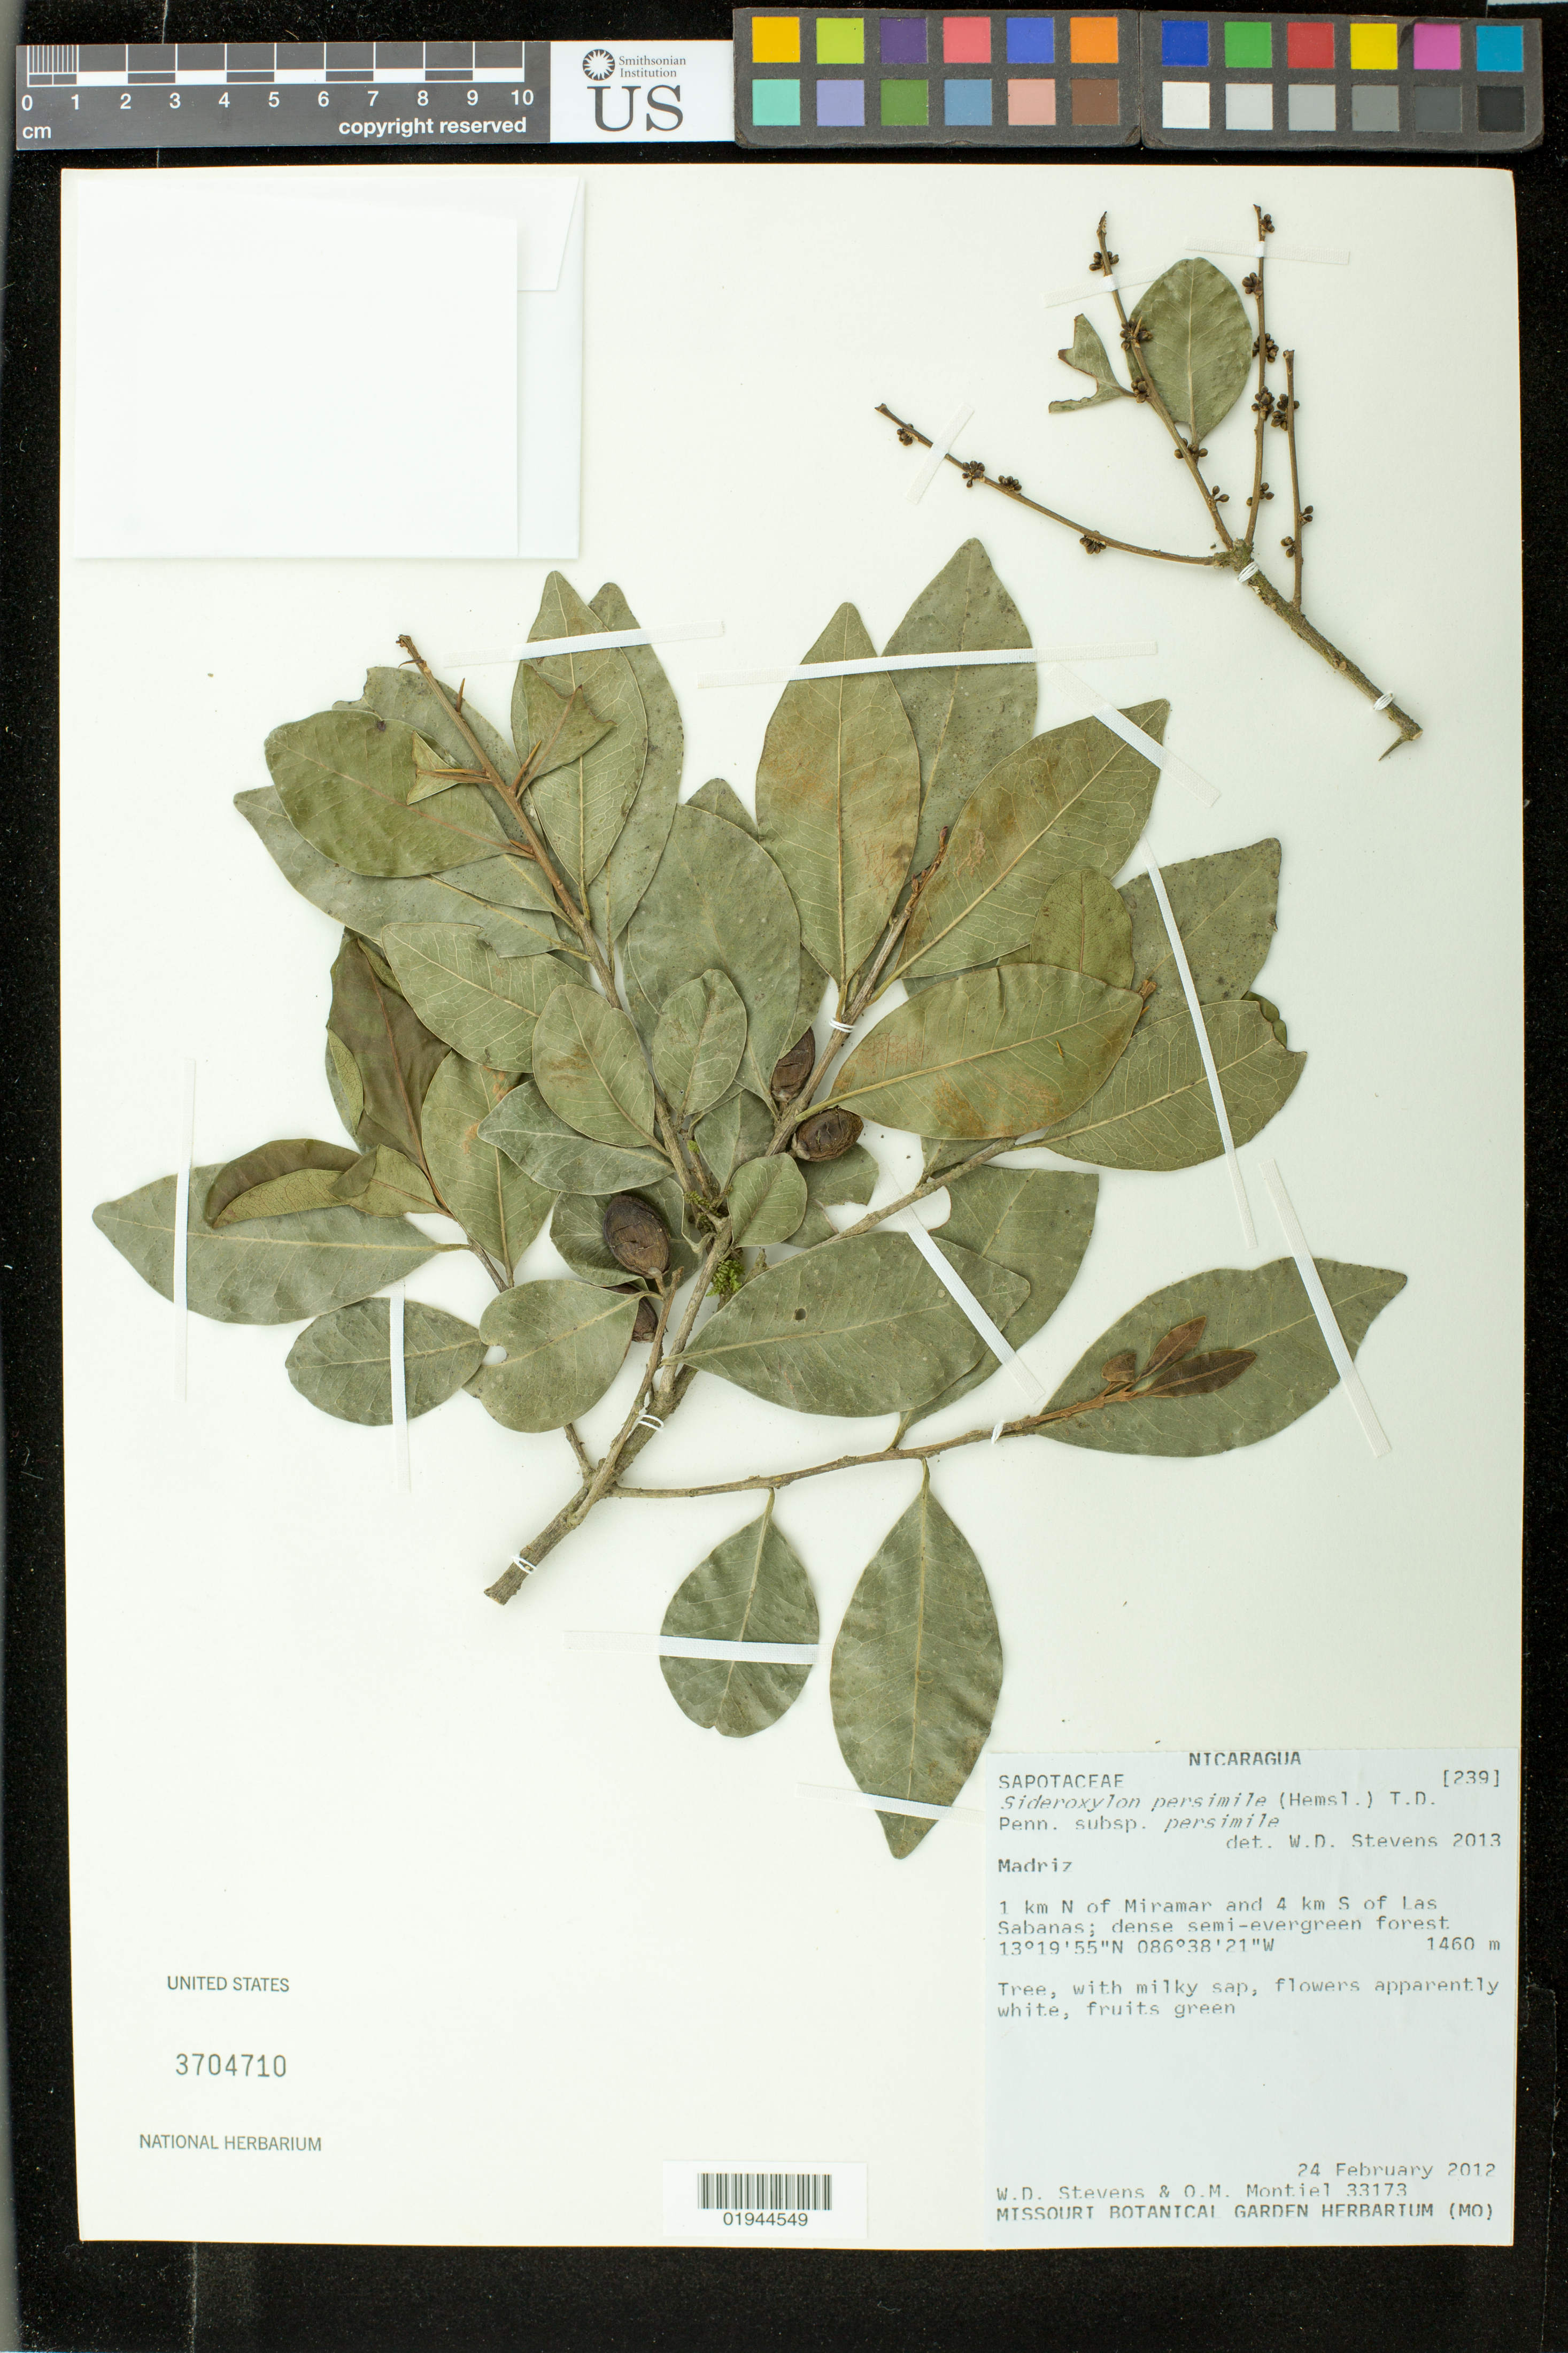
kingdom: Plantae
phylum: Tracheophyta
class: Magnoliopsida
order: Ericales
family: Sapotaceae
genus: Sideroxylon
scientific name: Sideroxylon persimile subsp. persimile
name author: (Hemsl.) T.D. Penn.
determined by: Stevens, W. Douglas, Missouri Botanical Garden (MO)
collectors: W. D. Stevens & O. Montiel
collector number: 33173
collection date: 2012-02-24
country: Nicaragua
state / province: Madriz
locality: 1 km N of Miramar and 4 km S of Las Sabanas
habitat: dense semi-evergreen forest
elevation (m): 1460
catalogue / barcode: US 3704710